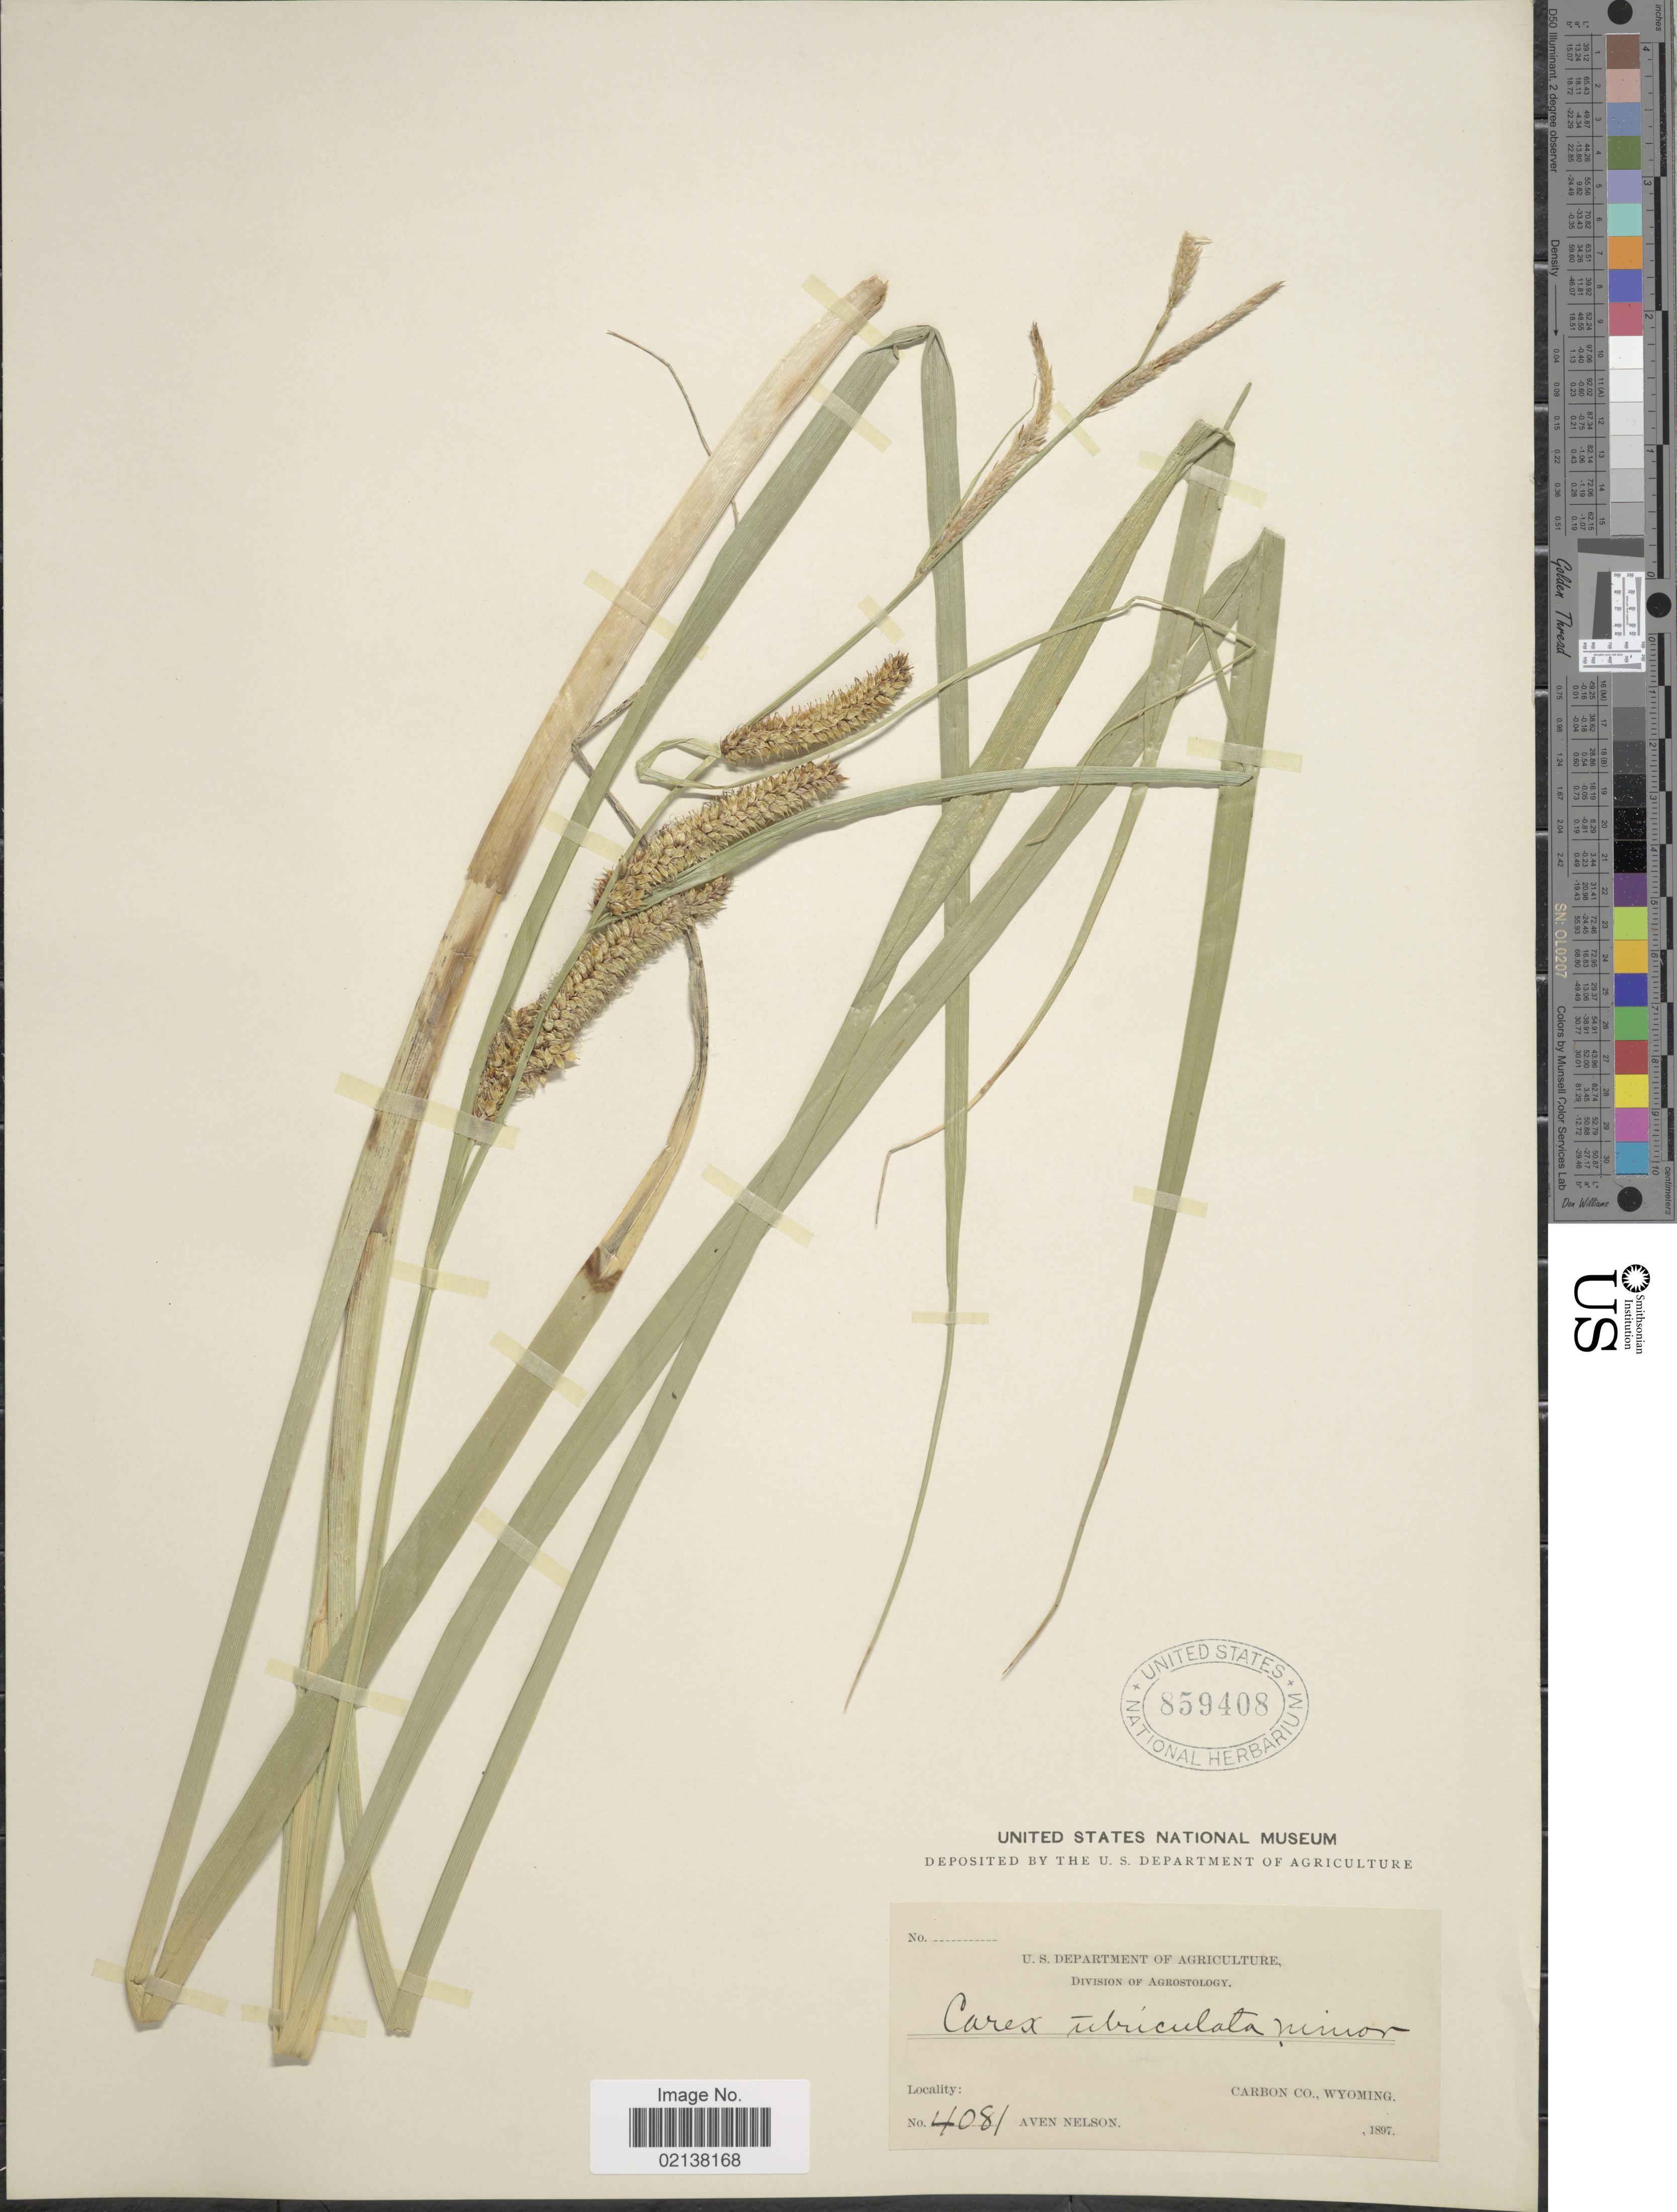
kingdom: Plantae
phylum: Tracheophyta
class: Liliopsida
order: Poales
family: Cyperaceae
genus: Carex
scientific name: Carex utriculata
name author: Boott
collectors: A. Nelson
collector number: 4081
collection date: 1897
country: United States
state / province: Wyoming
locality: Carbon Co.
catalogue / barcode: US 859408